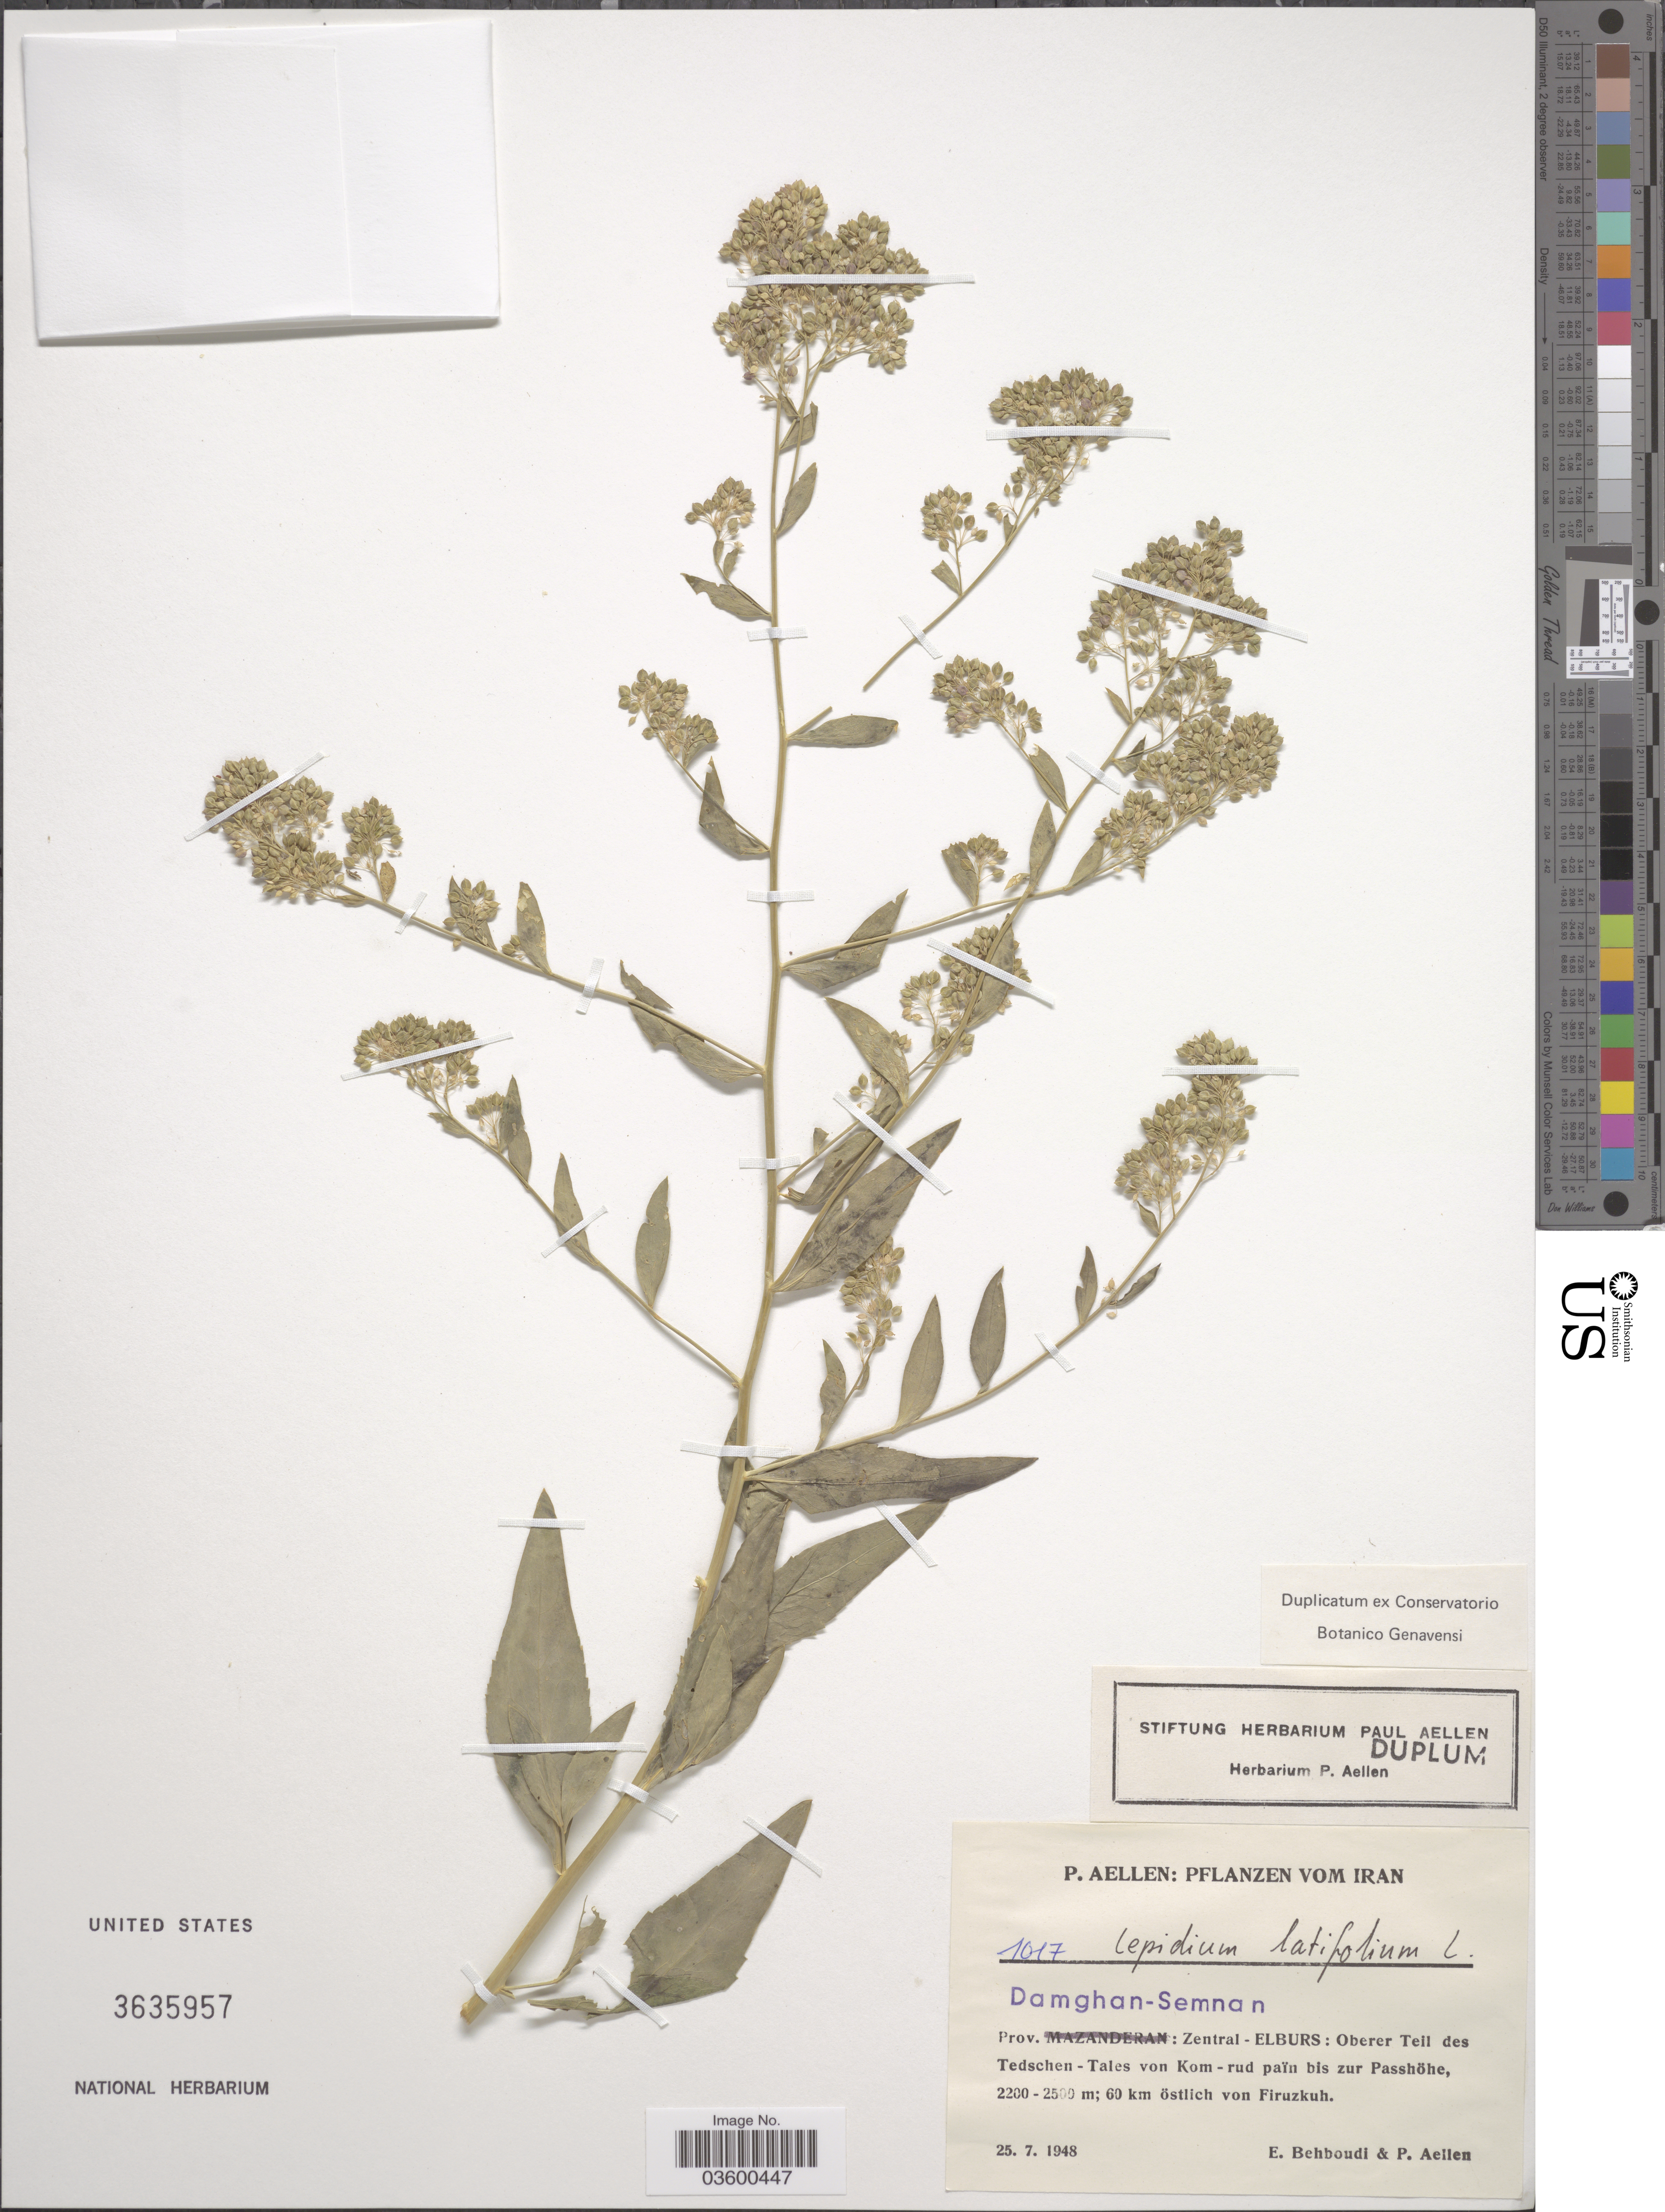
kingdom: Plantae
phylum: Tracheophyta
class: Magnoliopsida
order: Brassicales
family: Brassicaceae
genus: Lepidium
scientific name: Lepidium latifolium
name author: L.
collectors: E. Behboudi & P. Aellen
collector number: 1017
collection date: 1948-07-25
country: Iran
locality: Prov. Damghab-Semnan: Zentral - Elburs: Oberer Teil des Tedschen - Tales von Kom - rud païn bis zur Passhöhe, 60 km östlich von Firuzkuh.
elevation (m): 2200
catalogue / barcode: US 3635957